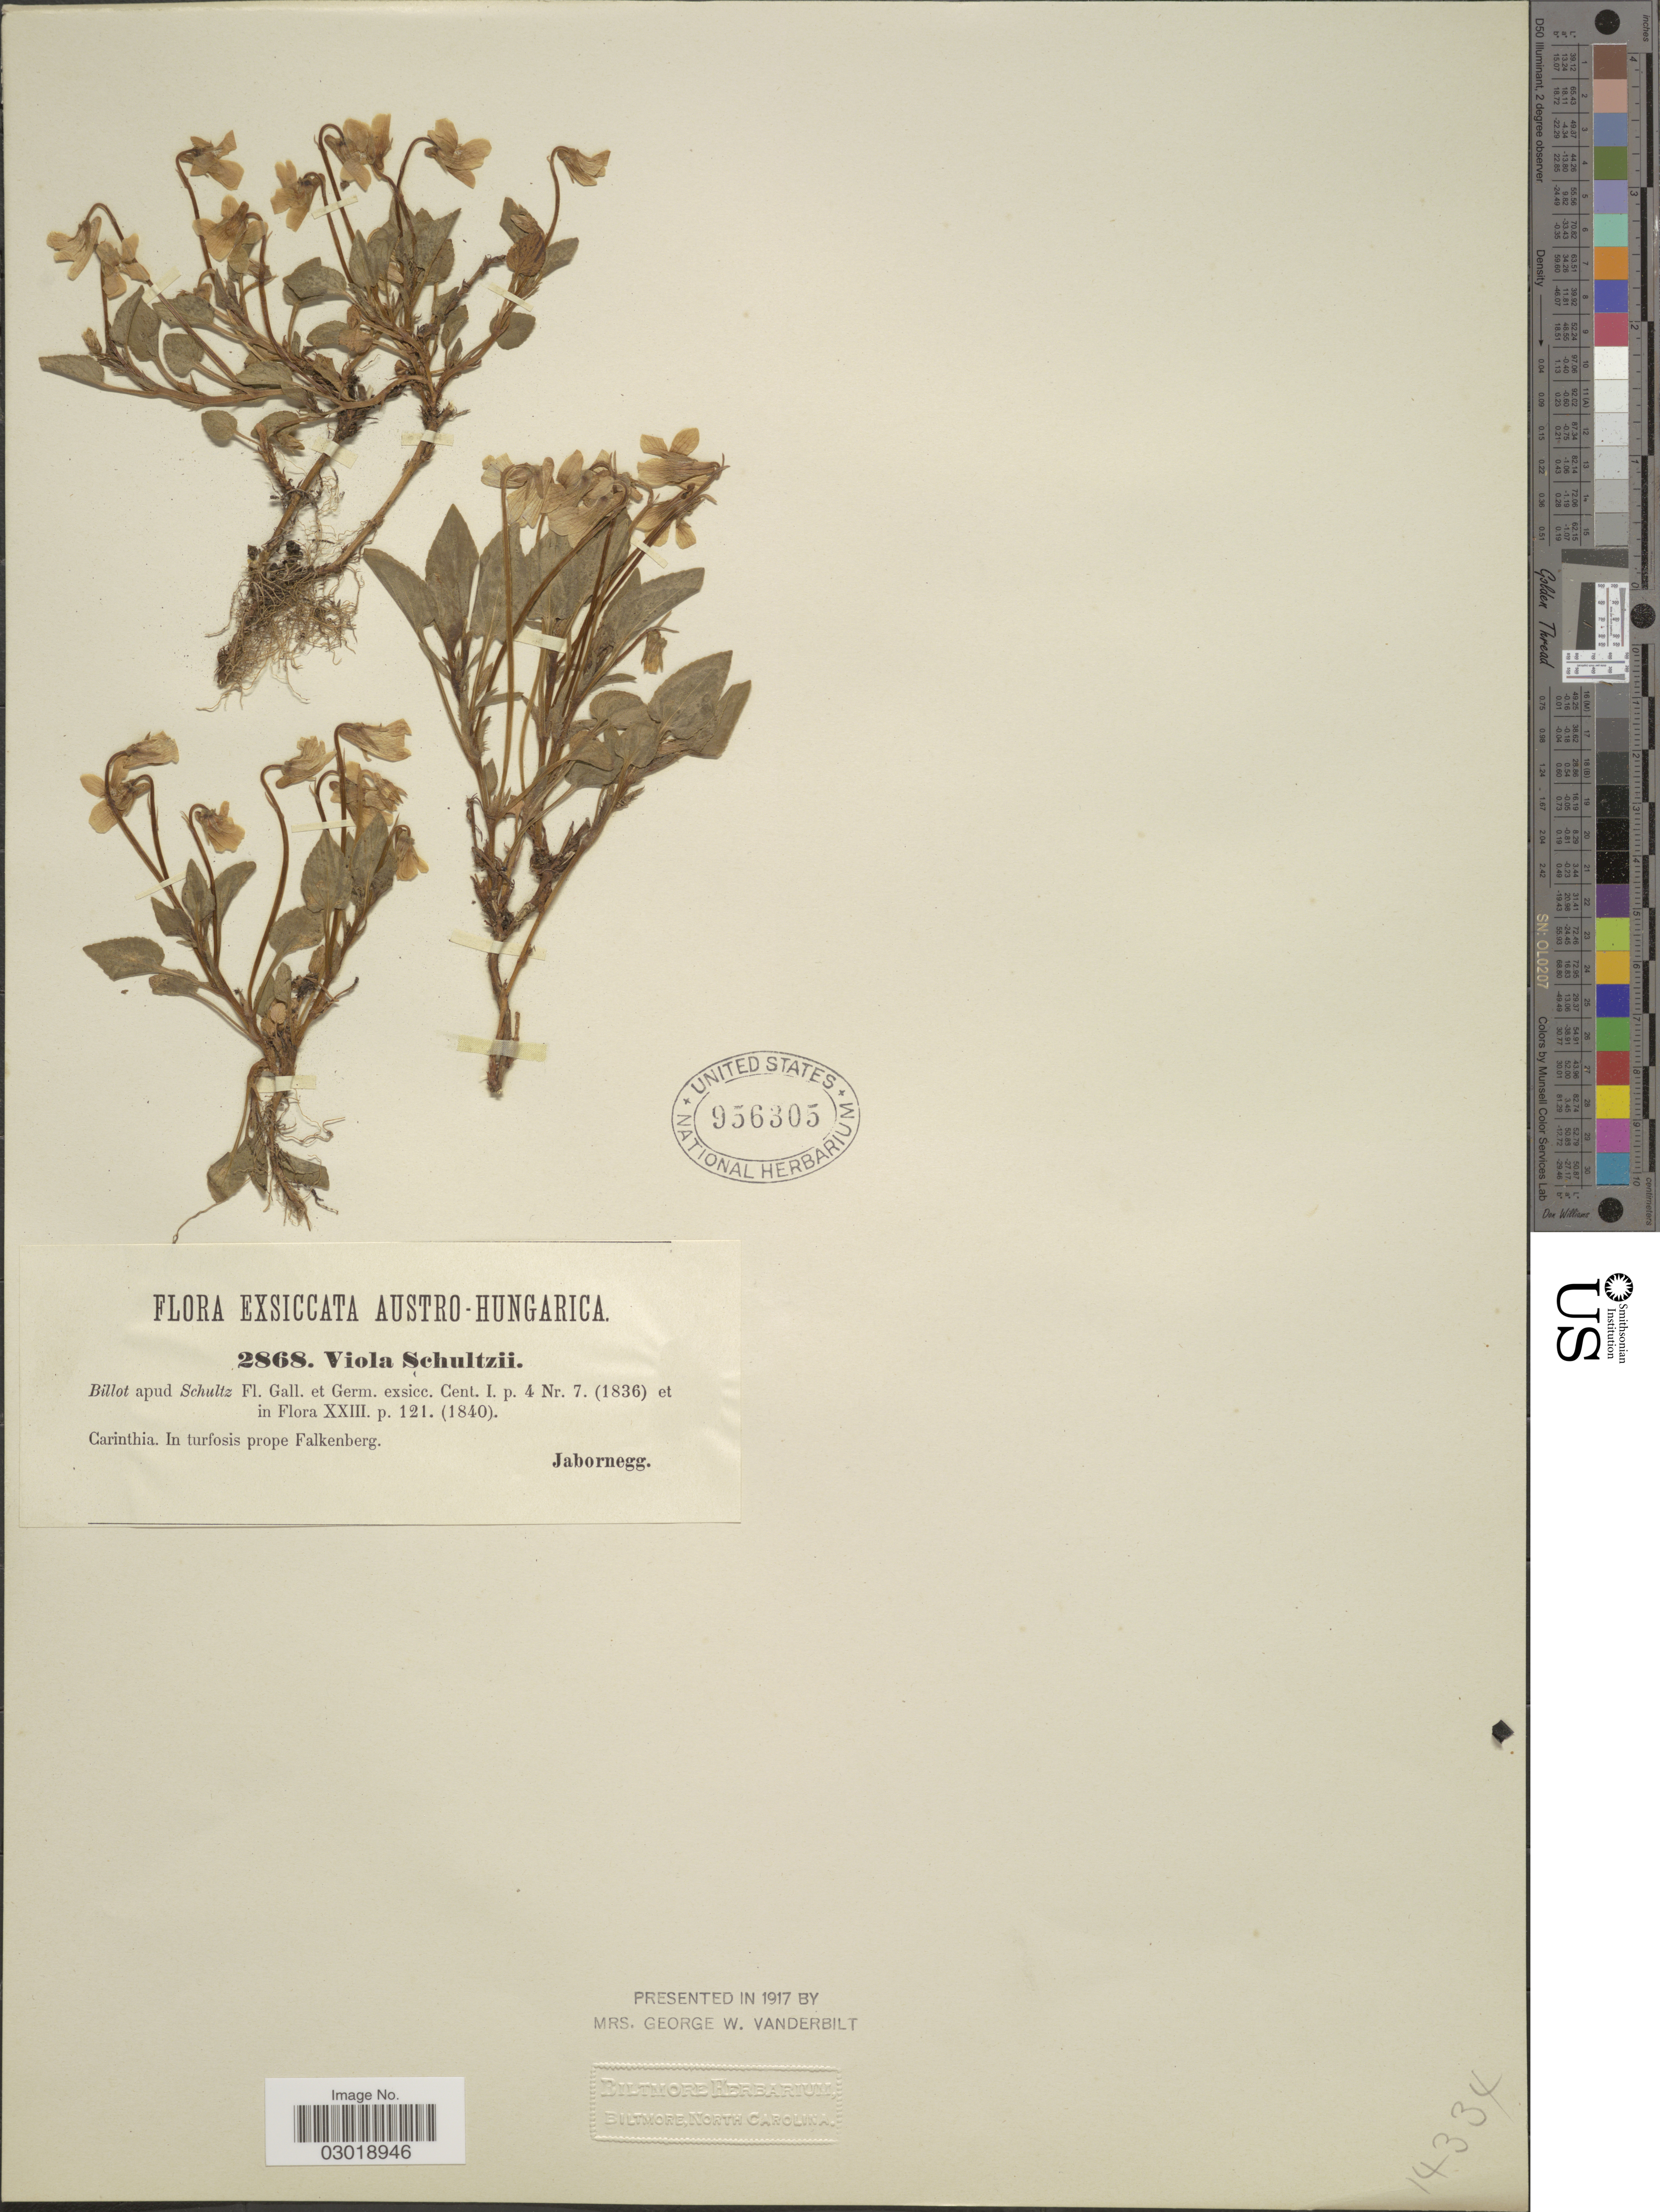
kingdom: Plantae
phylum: Tracheophyta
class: Magnoliopsida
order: Malpighiales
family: Violaceae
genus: Viola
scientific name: Viola schultzii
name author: Billot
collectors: Jabornegg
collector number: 2868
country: Hungary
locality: Austro-Hungarica. Carinthia. Prope Falkenberg.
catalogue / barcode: US 956305